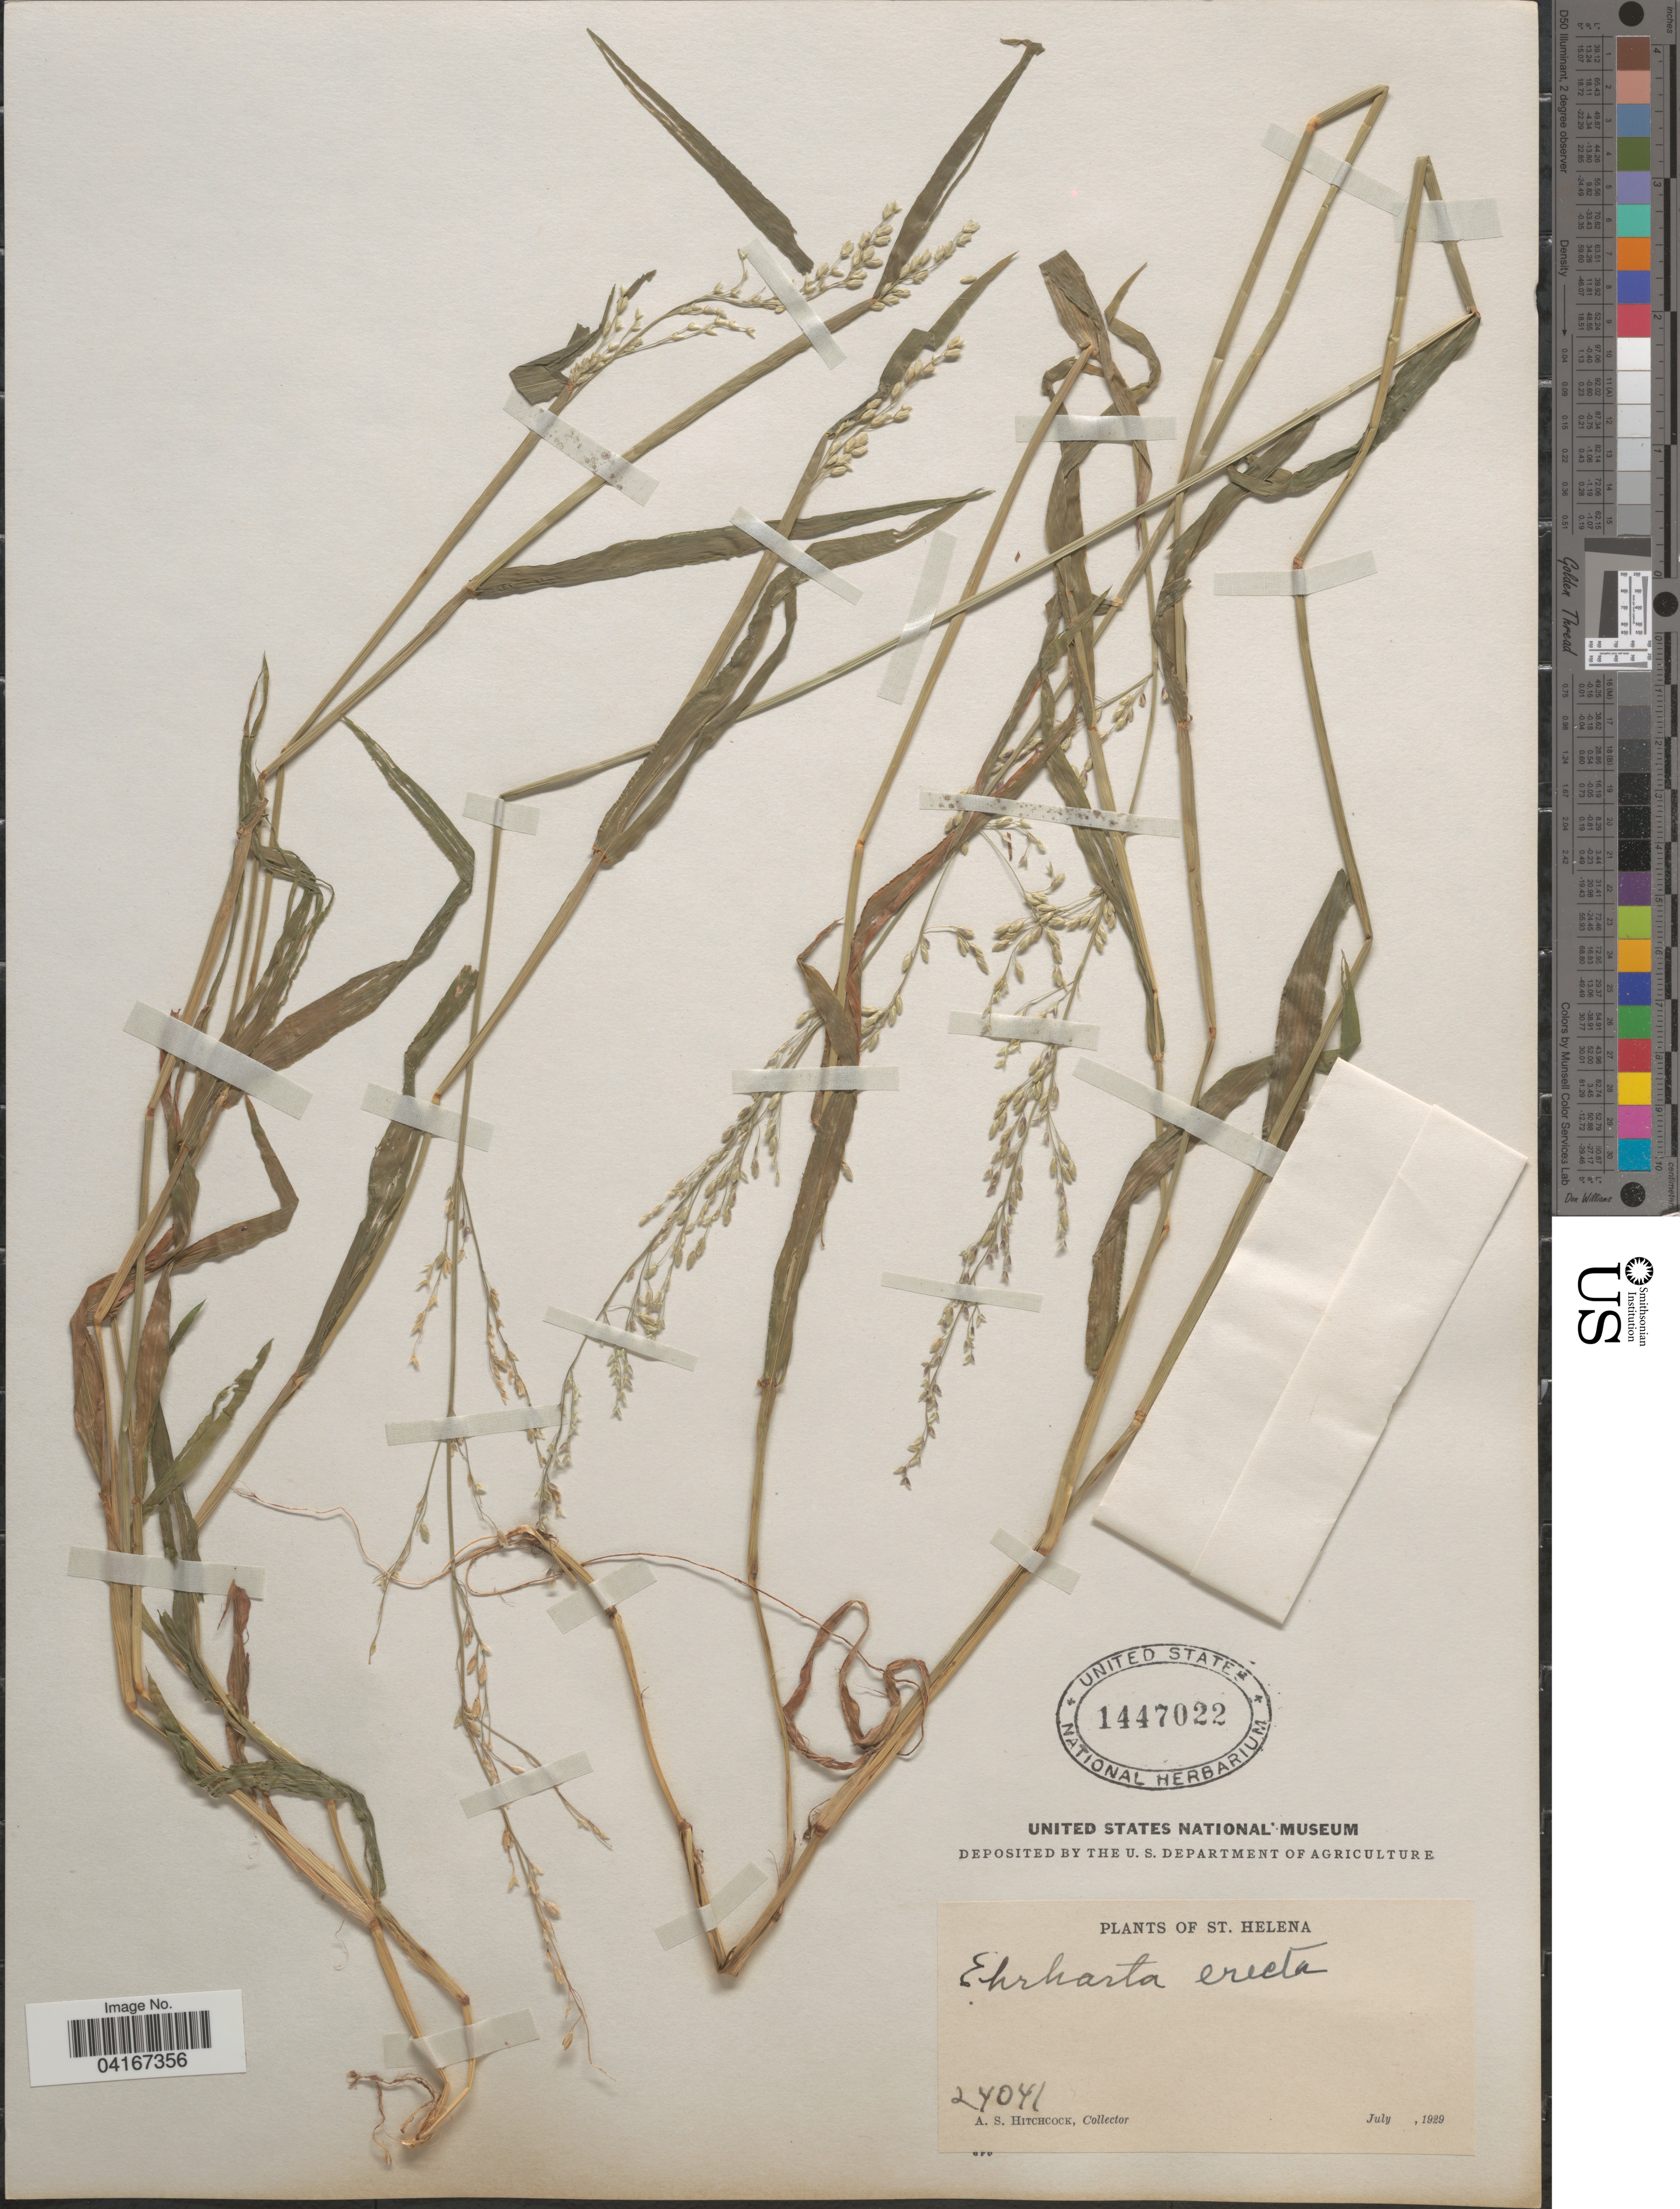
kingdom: Plantae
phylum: Tracheophyta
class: Liliopsida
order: Poales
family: Poaceae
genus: Ehrharta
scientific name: Ehrharta erecta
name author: Lam.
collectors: A. S. Hitchcock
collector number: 24041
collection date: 1929-07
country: St. Helena Islands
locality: St. Helena.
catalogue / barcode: US 1447022